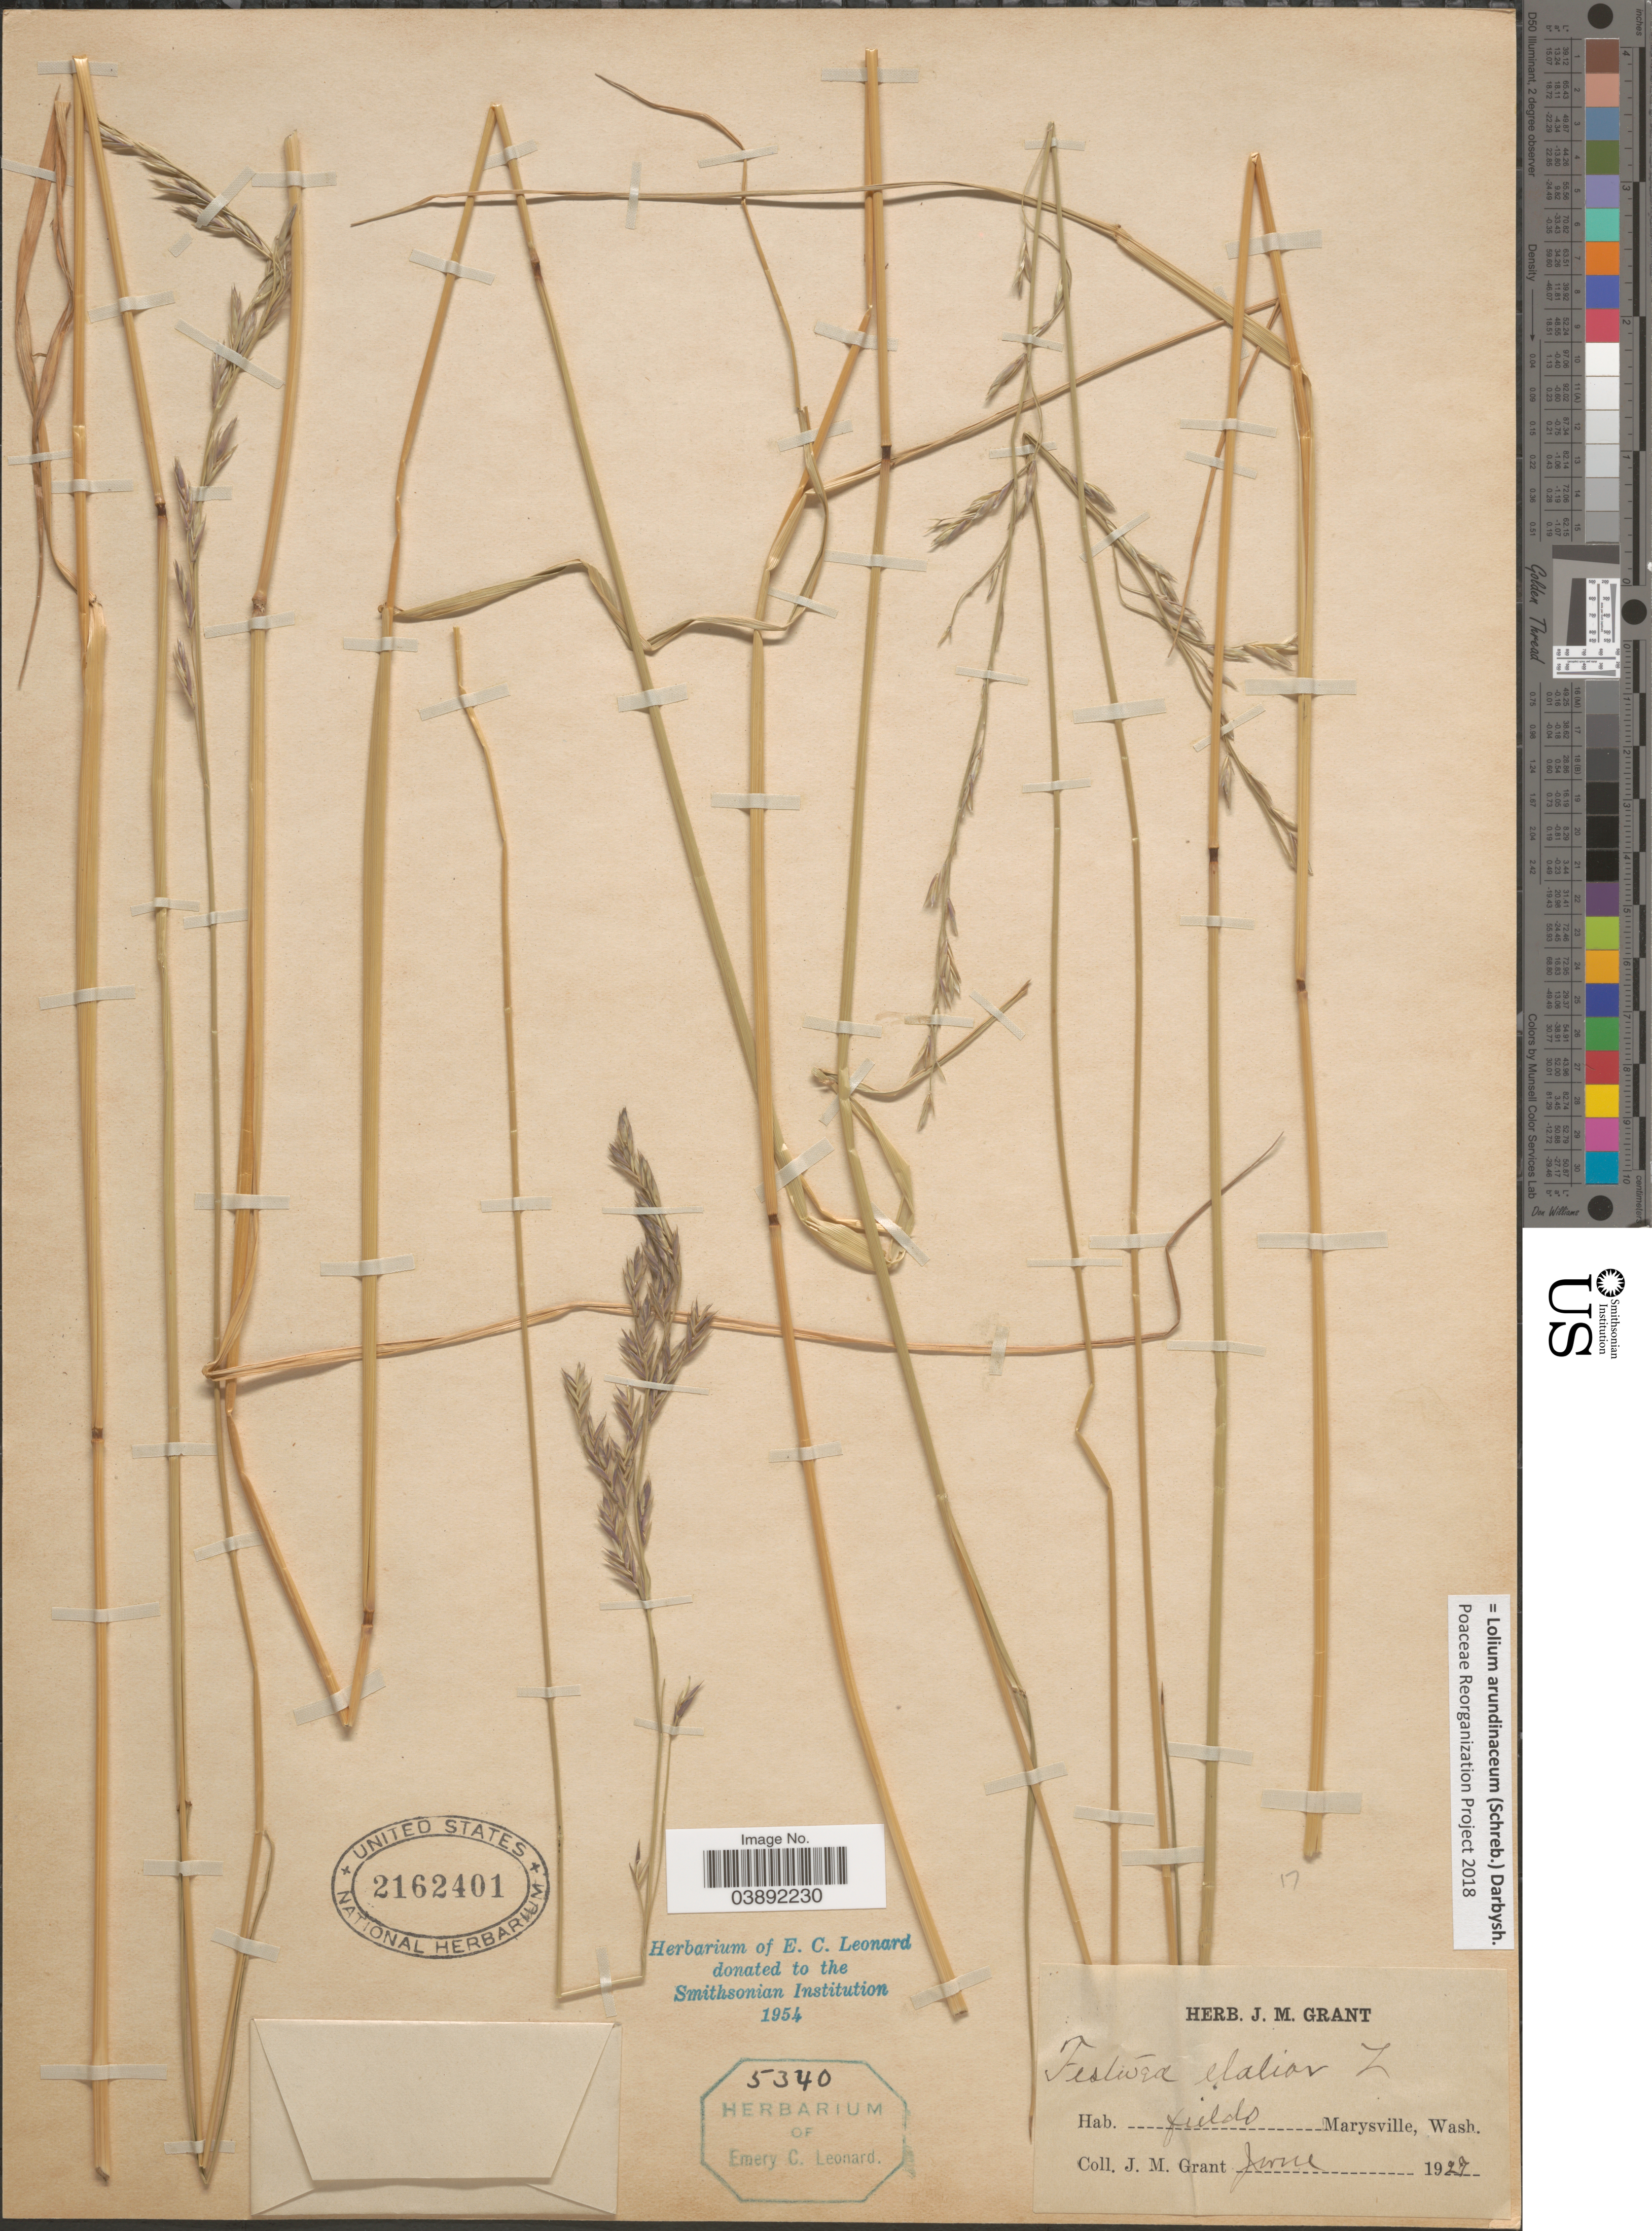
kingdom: Plantae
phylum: Tracheophyta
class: Liliopsida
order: Poales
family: Poaceae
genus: Lolium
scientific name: Lolium arundinaceum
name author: (Schreb.) Darbysh.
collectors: J. M. Grant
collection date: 1927-06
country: United States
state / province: Washington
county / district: Snohomish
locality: Fields Marysville.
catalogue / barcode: US 2162401